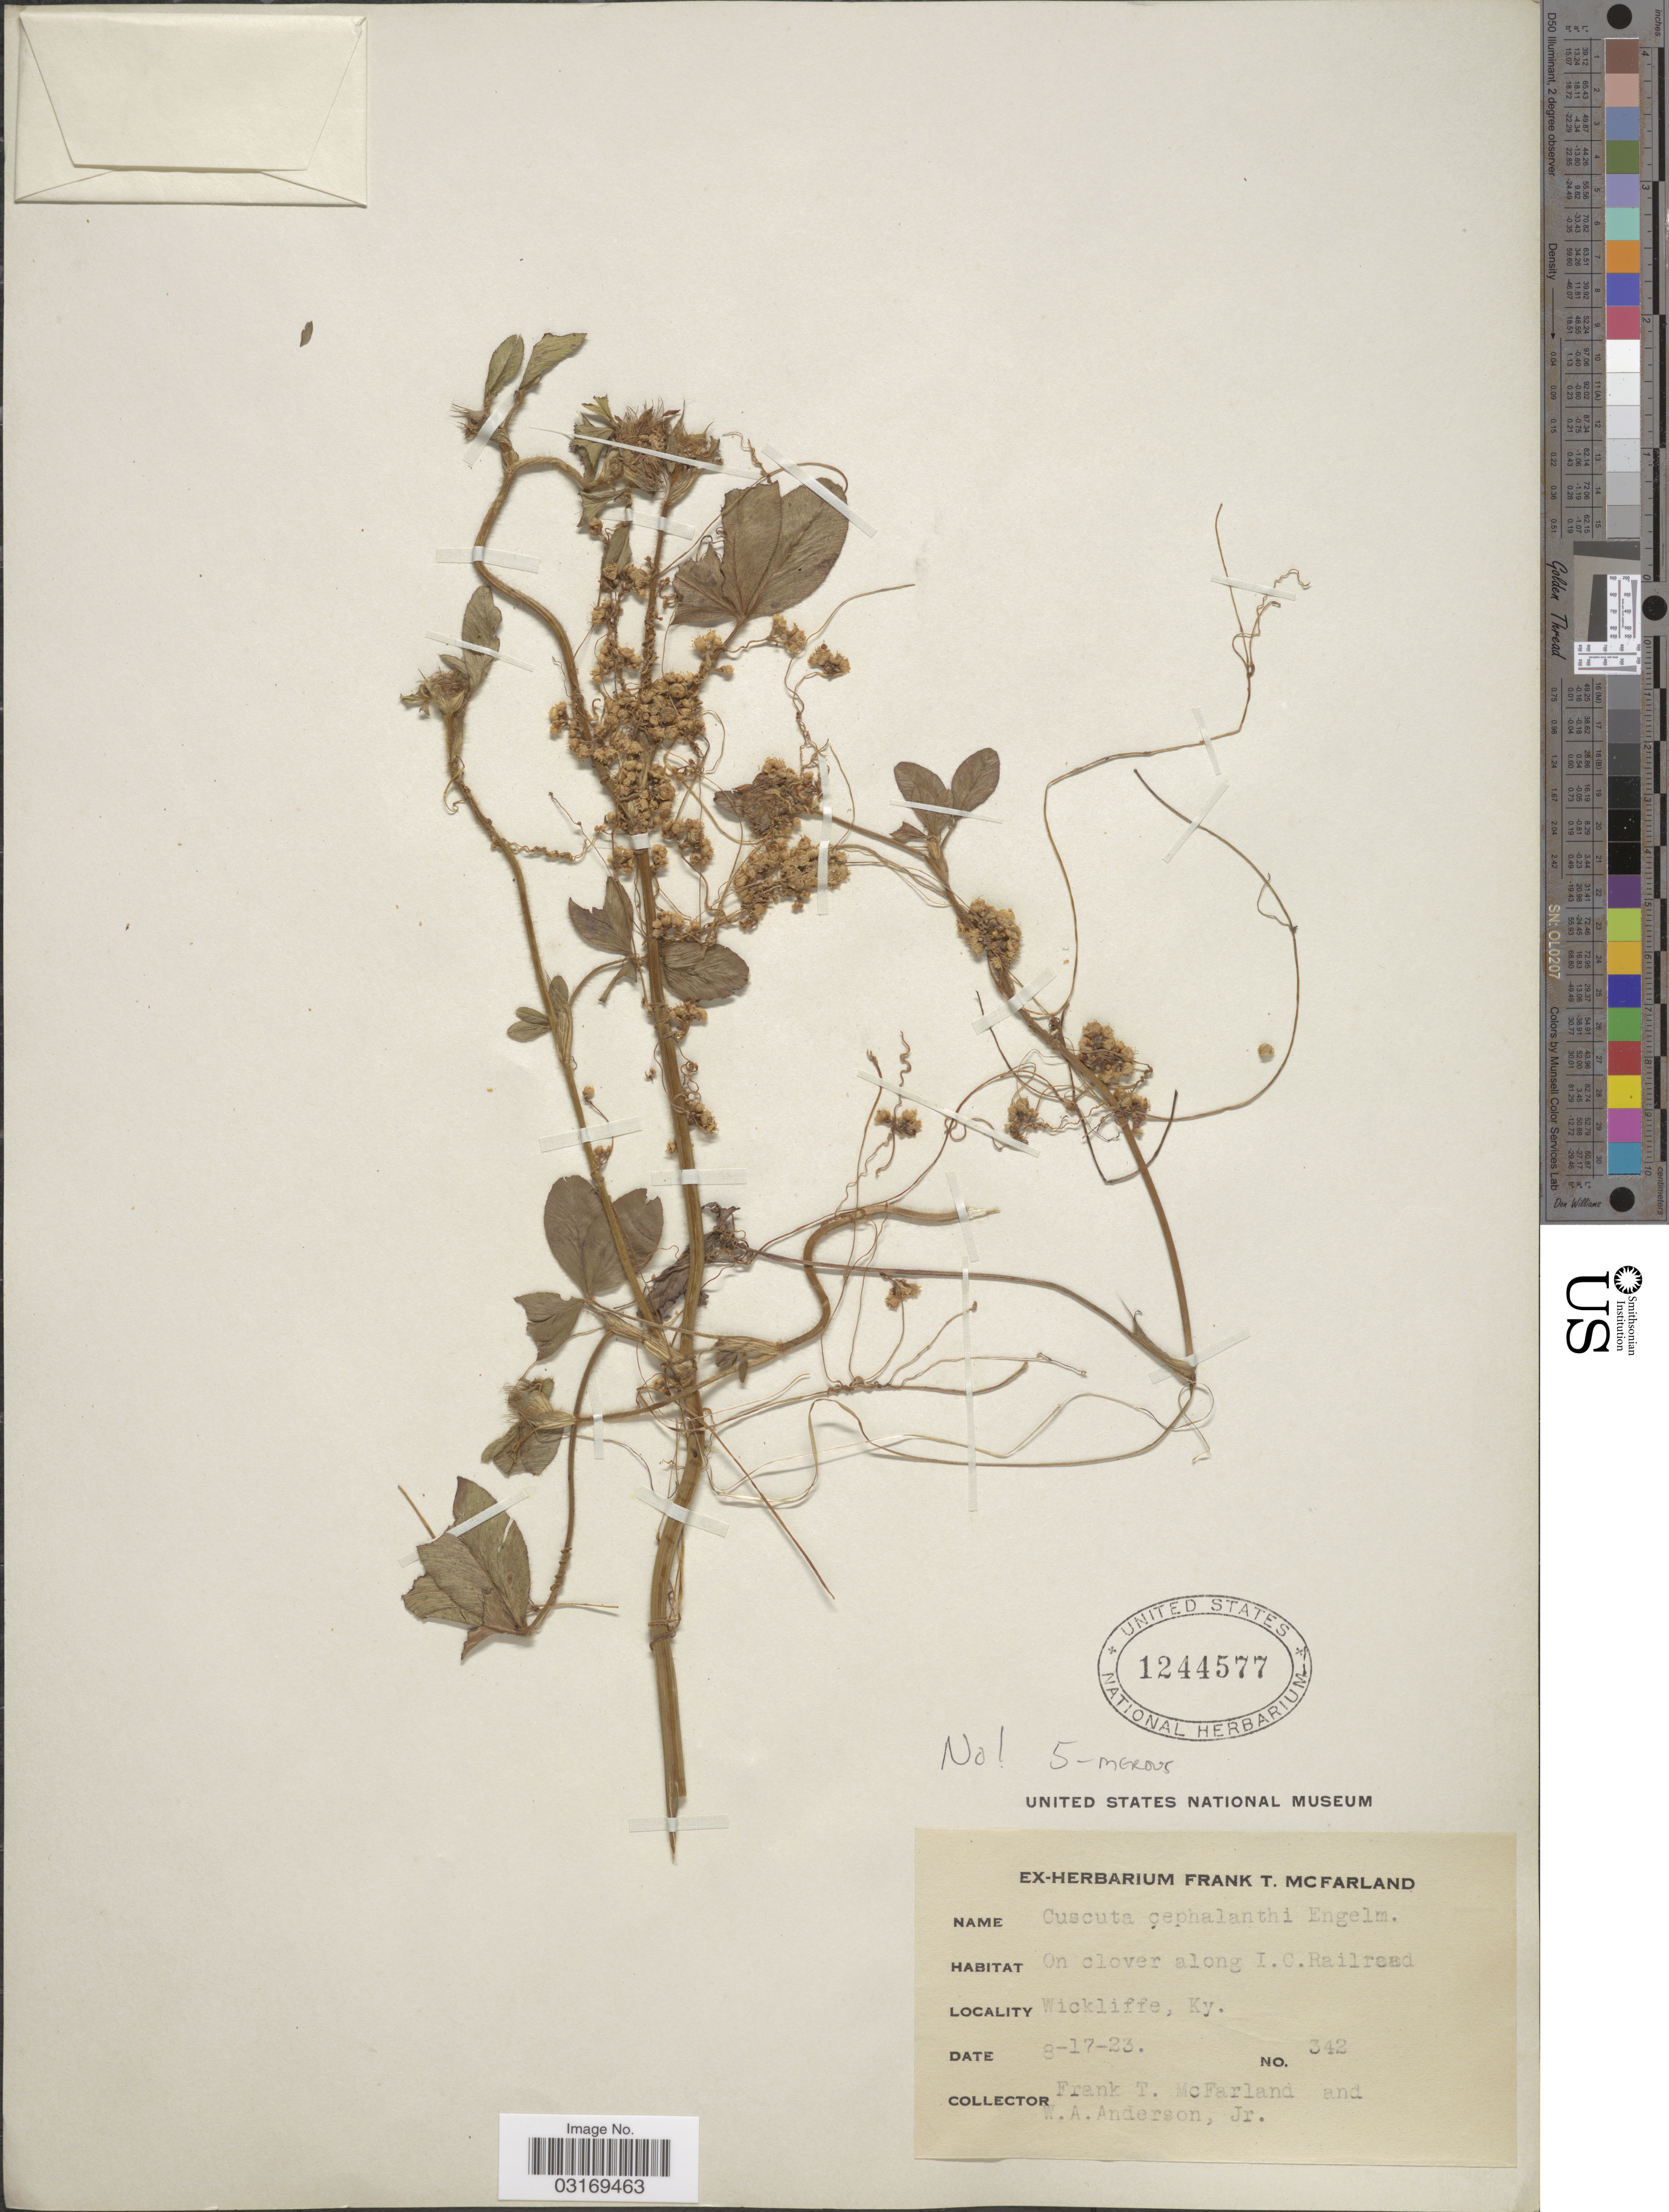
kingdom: Plantae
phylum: Tracheophyta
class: Magnoliopsida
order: Solanales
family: Convolvulaceae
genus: Cuscuta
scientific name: Cuscuta cephalanthi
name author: Engelm.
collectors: F. McFarland & W. A. Anderson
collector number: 342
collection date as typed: Transcribed d/m/y: 17/8/23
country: United States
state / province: Kentucky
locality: On clover along I. C. Railroad. Wickliffe.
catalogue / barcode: US 1244577